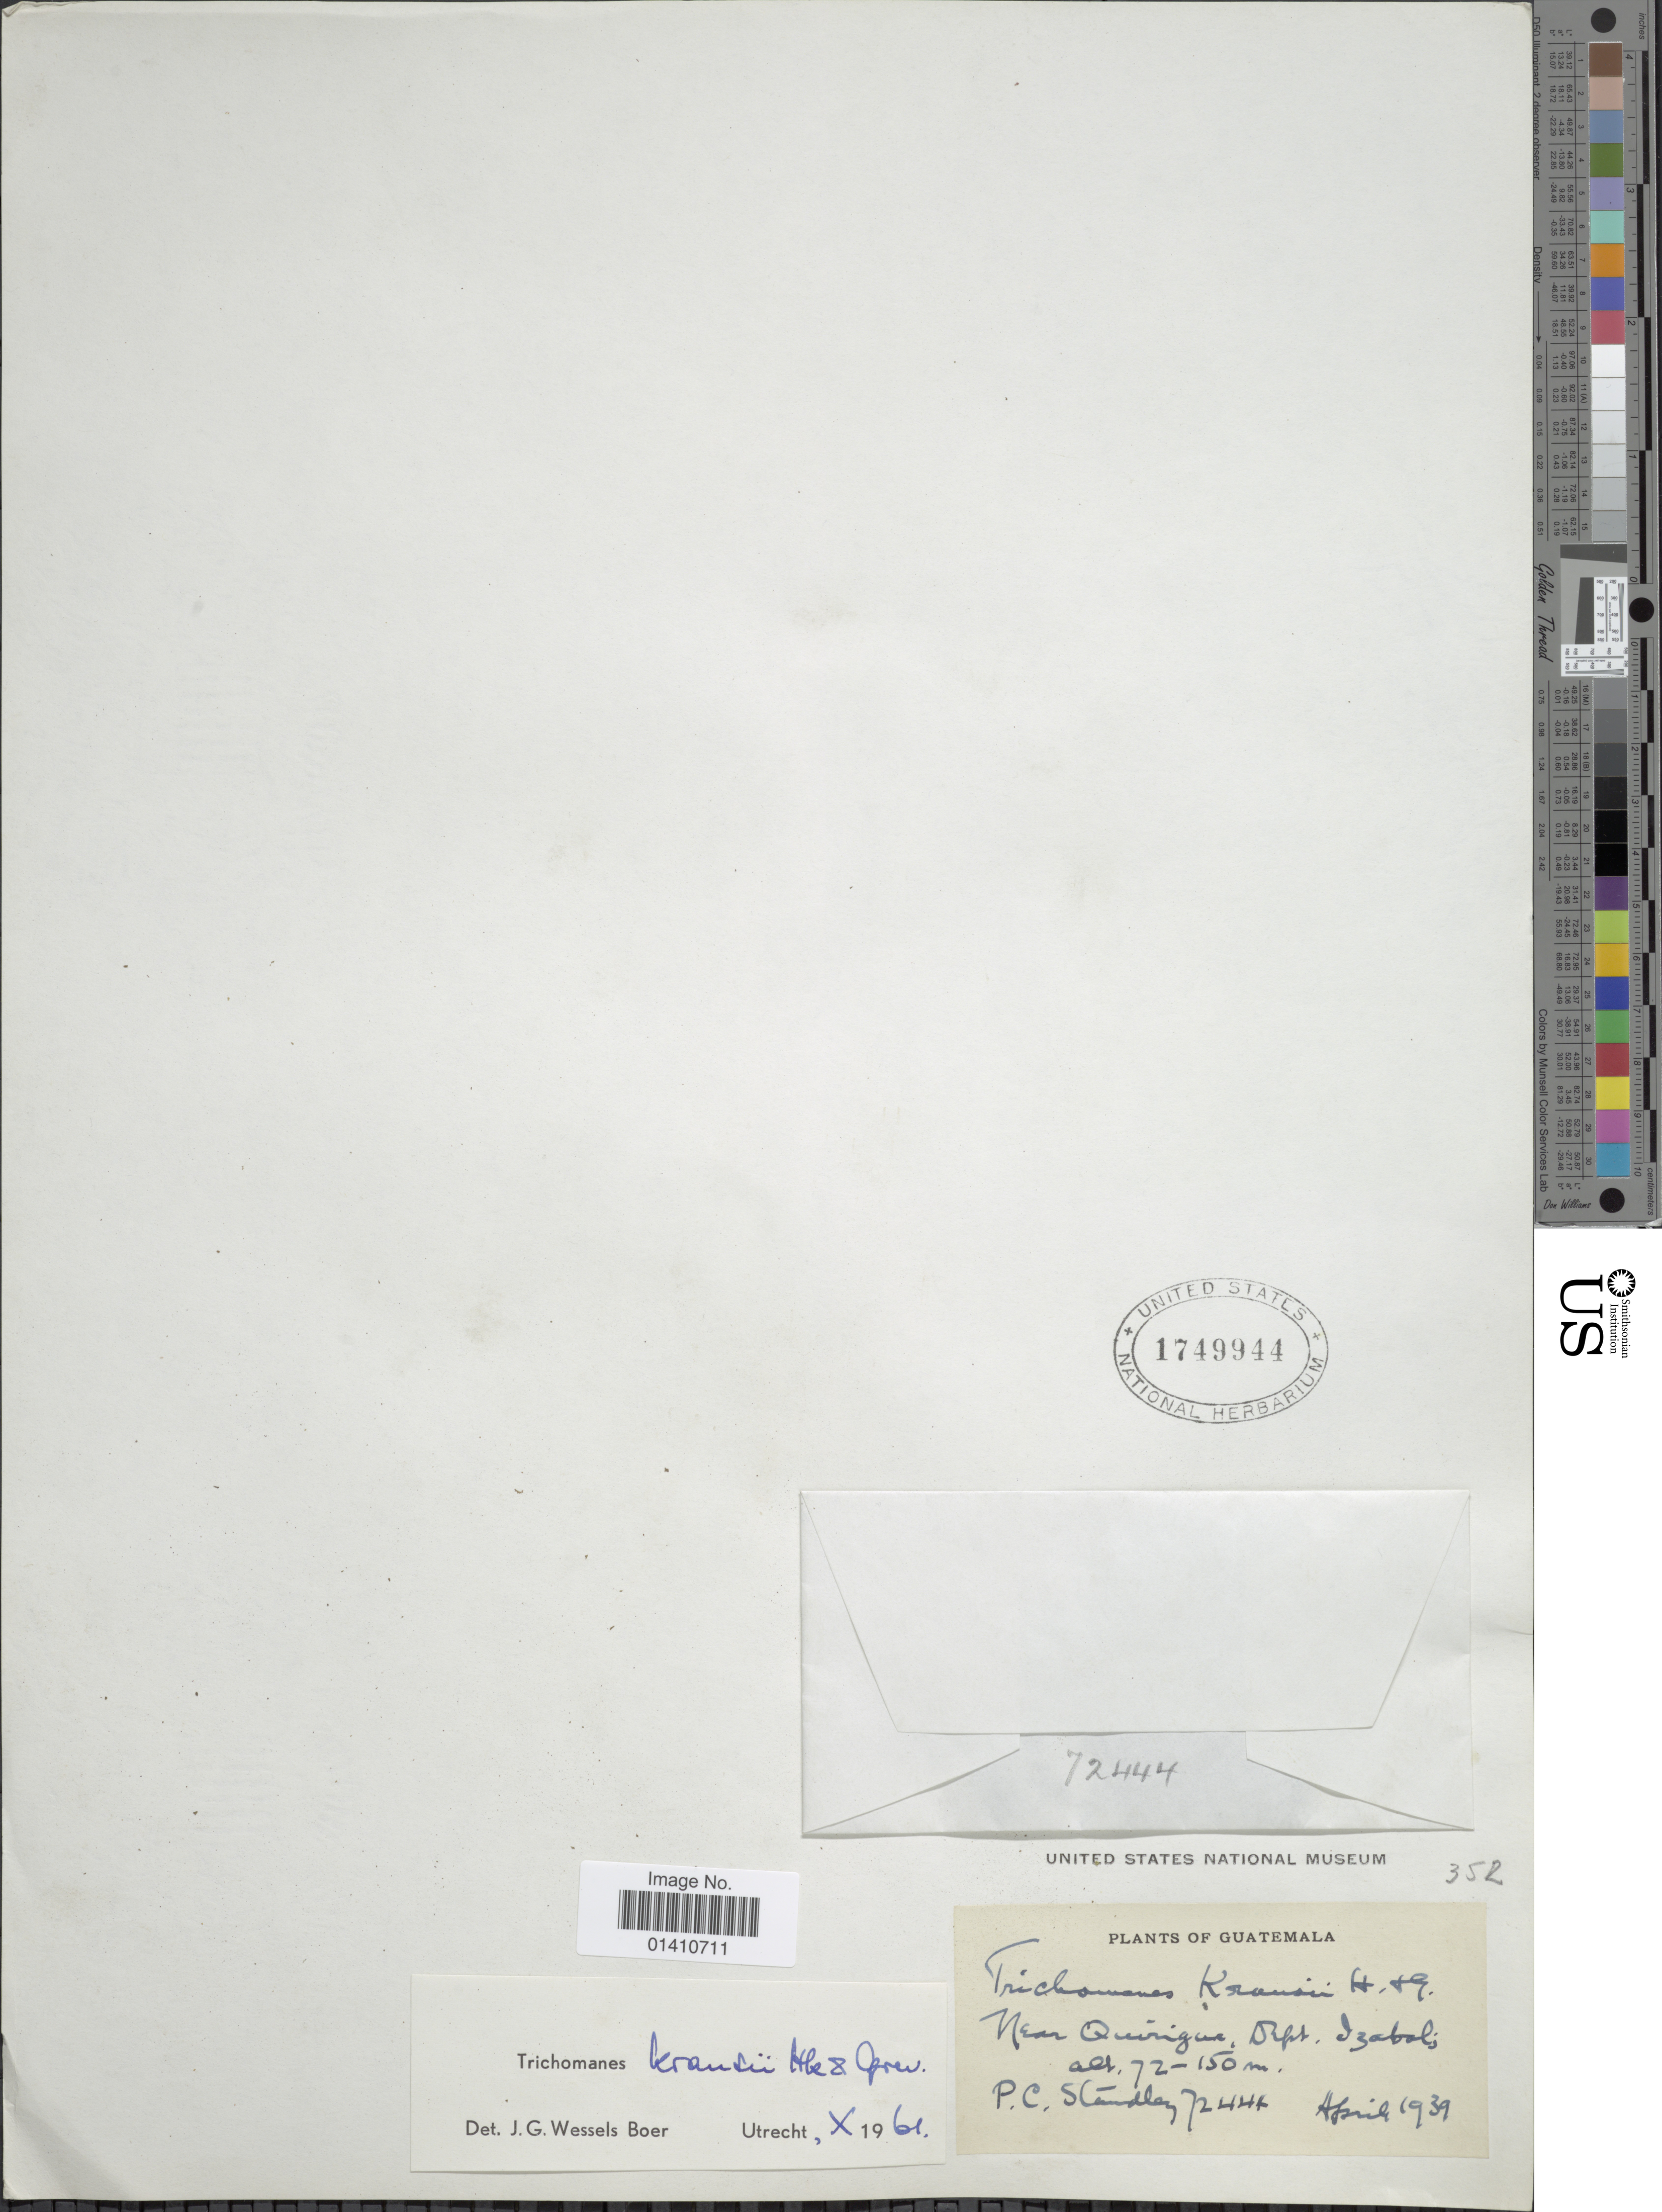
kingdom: Plantae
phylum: Tracheophyta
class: Polypodiopsida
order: Hymenophyllales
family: Hymenophyllaceae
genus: Didymoglossum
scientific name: Didymoglossum kraussii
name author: (Hook. & Grev.) C. Presl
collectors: P. C. Standley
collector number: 72441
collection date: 1939-04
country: Guatemala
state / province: Izabal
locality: Near Quiringa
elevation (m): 72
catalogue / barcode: US 1749944